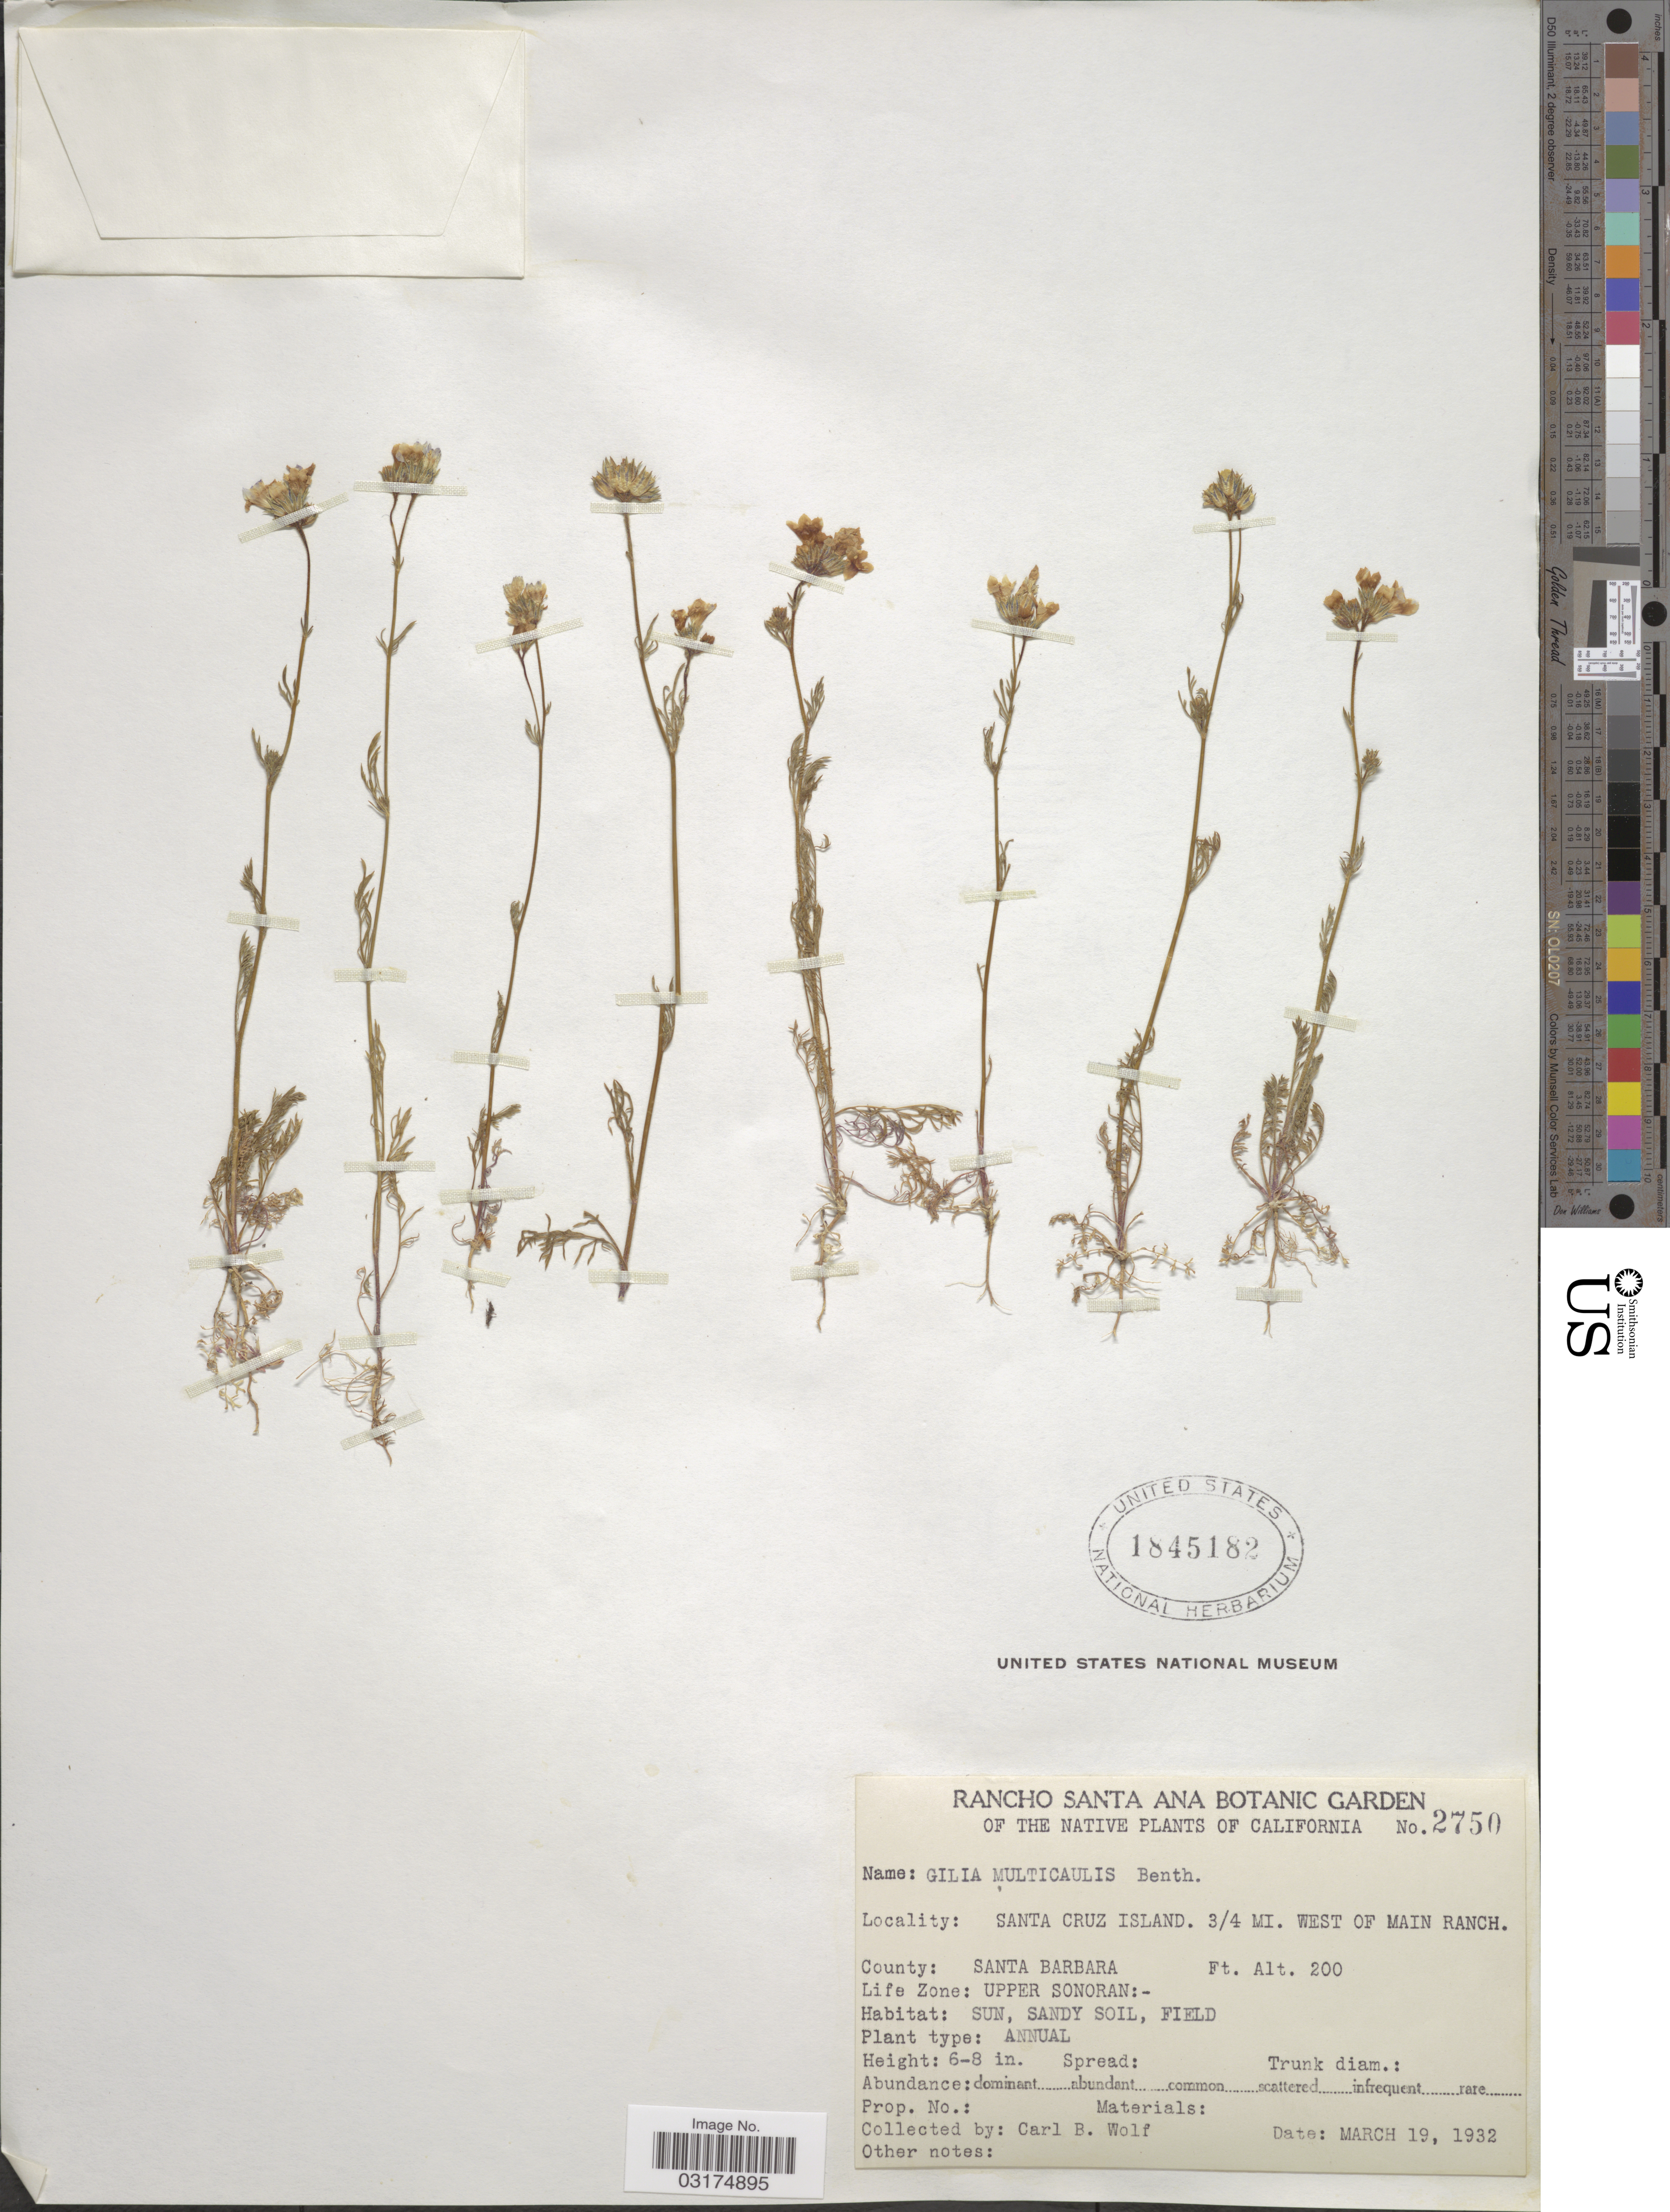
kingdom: Plantae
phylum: Tracheophyta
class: Magnoliopsida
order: Ericales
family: Polemoniaceae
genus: Gilia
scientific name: Gilia angelensis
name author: V.E. Grant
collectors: C. B. Wolf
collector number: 2750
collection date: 1932-03-19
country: United States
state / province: California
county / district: Santa Barbara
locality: Rancho Santa Ana Botanic Garden. Santa Cruz Island. 3/4 mi. West of Main Ranch. County: Santa Barbara. Life Zone: Upper Sonoran.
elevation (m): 61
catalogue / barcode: US 1845182